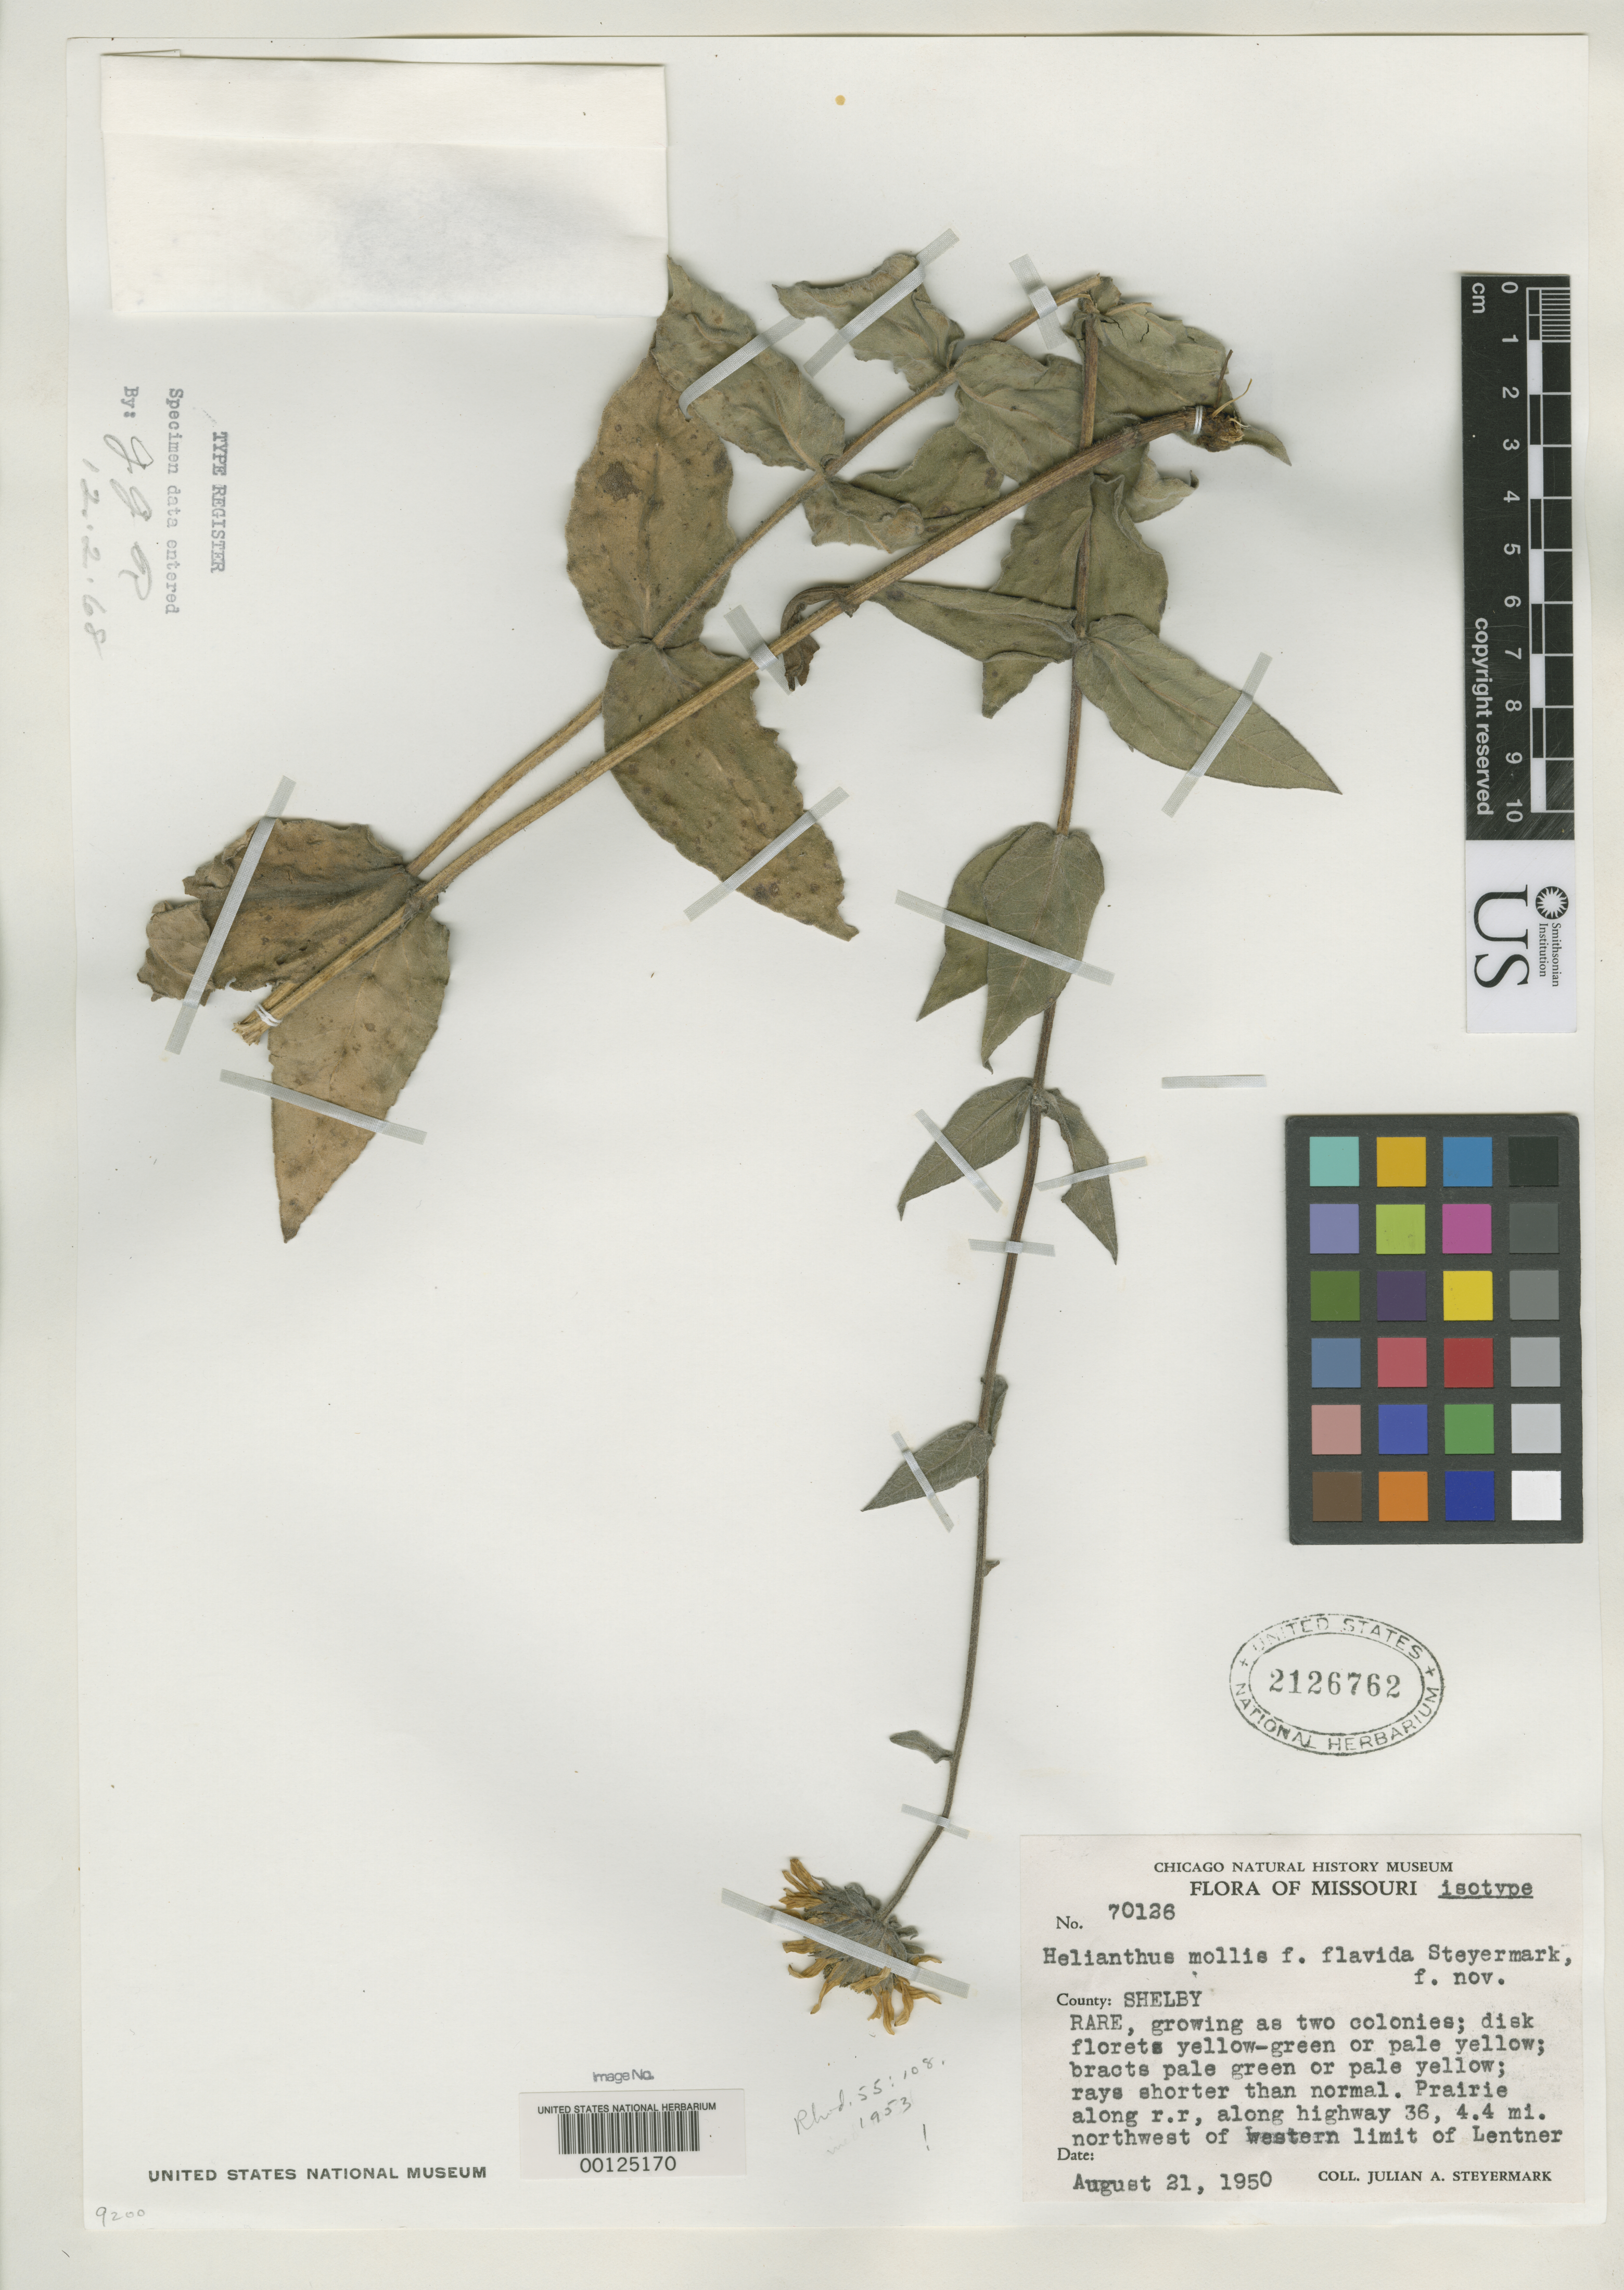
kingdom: Plantae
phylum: Tracheophyta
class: Magnoliopsida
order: Asterales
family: Asteraceae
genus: Helianthus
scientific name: Helianthus mollis f. florida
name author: Steyerm.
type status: Isotype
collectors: J. Steyermark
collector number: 70126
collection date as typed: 21 Aug 1950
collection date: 1950-08-21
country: United States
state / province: Missouri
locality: Lentner.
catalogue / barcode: US 2126762